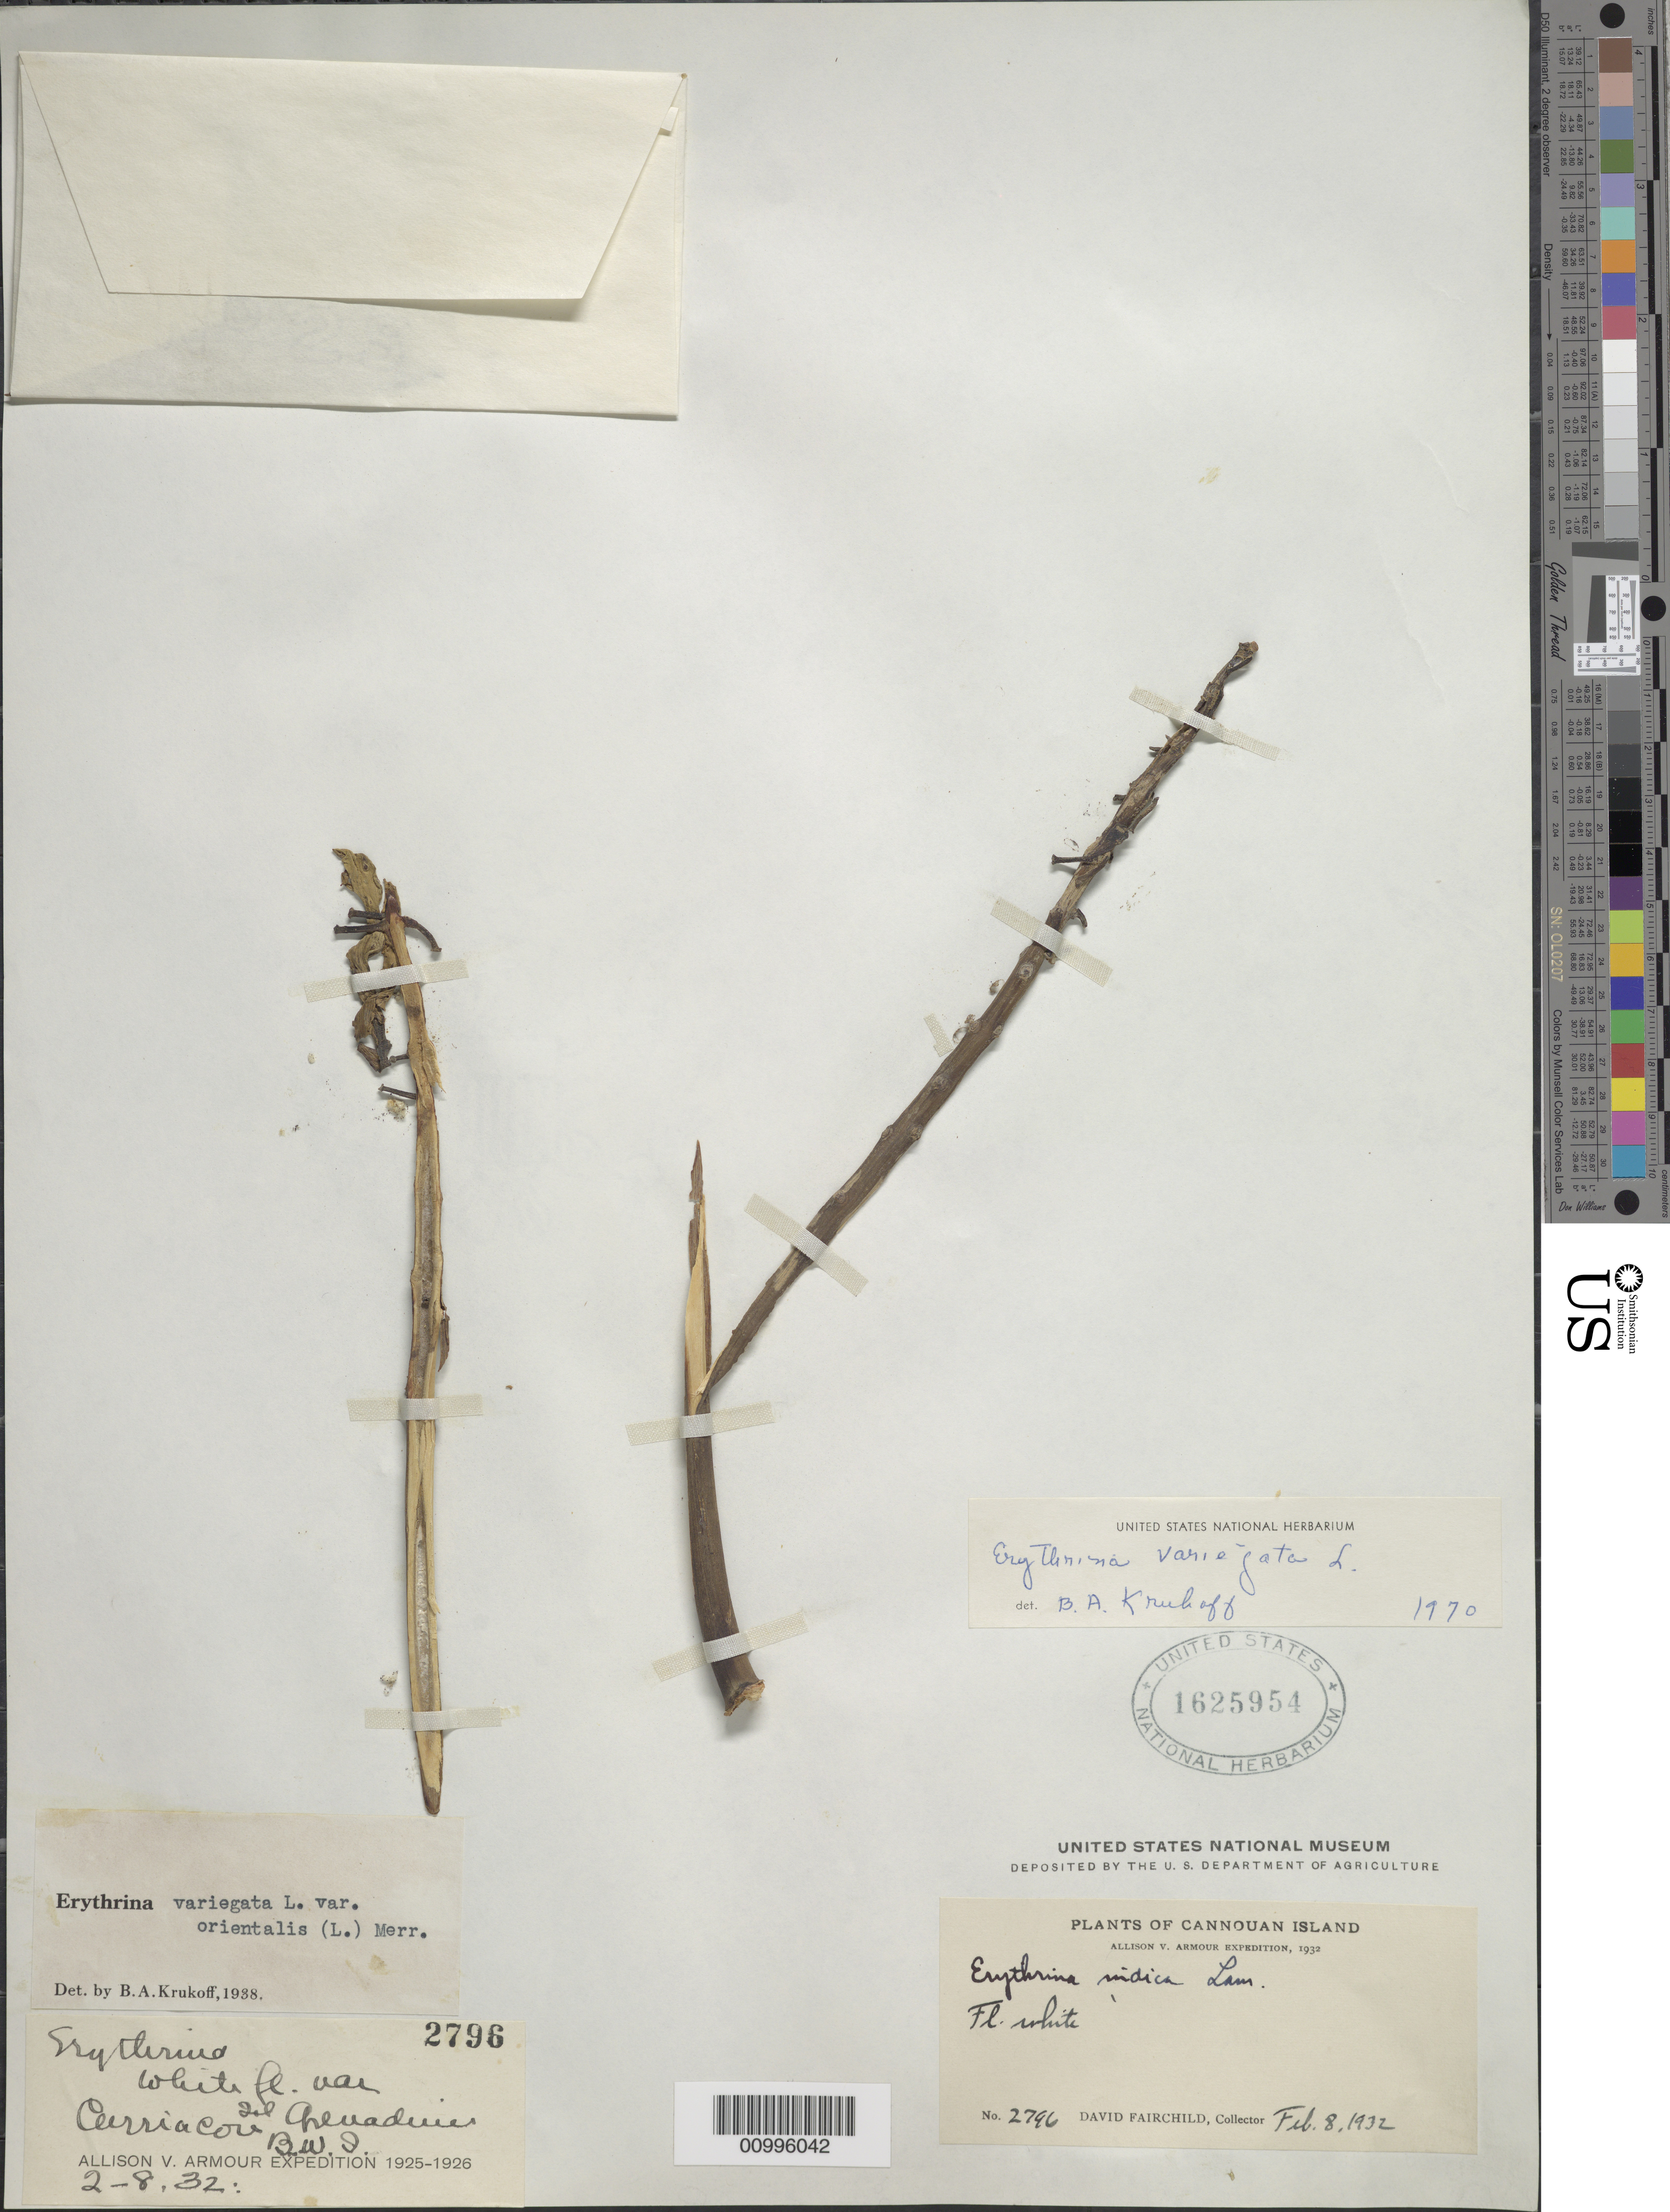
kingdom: Plantae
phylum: Tracheophyta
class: Magnoliopsida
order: Fabales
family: Fabaceae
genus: Erythrina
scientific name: Erythrina variegata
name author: L.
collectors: D. Fairchild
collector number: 2796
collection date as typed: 08 Feb 1932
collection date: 1932-02-08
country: St. Vincent - Grenadines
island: Canouan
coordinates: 0 N, 0 E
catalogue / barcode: US 625954